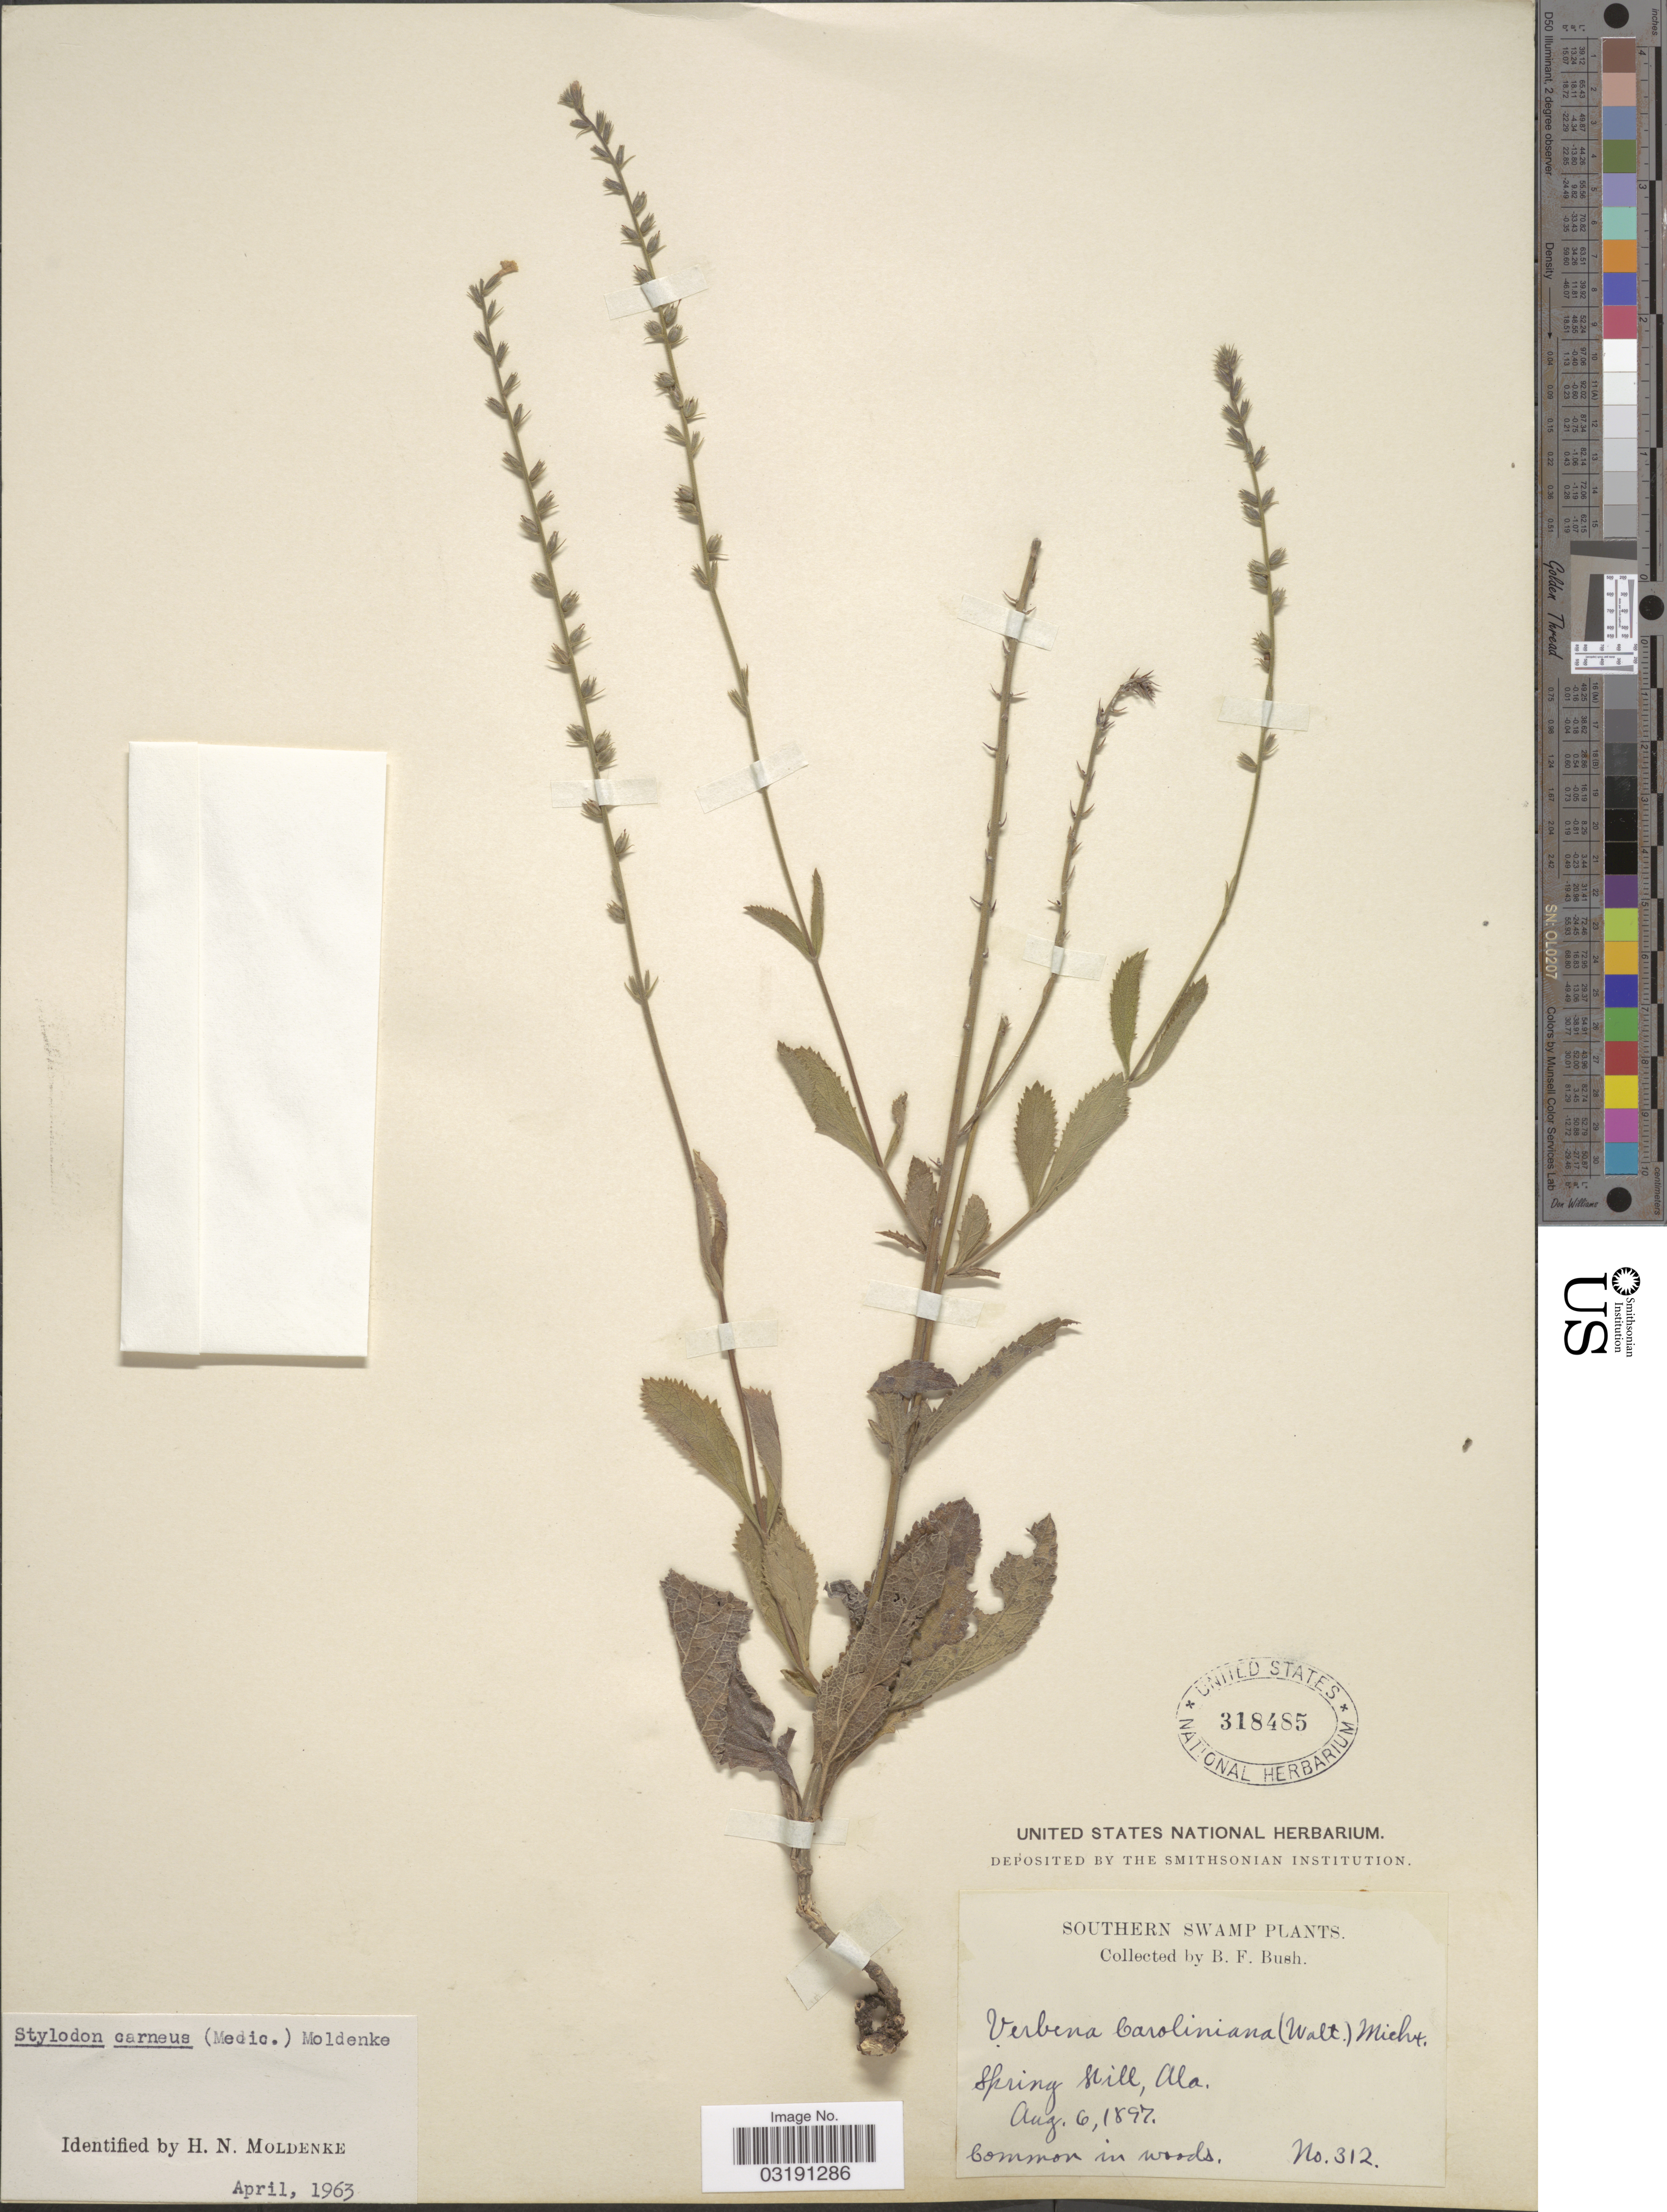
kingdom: Plantae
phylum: Tracheophyta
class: Magnoliopsida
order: Lamiales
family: Verbenaceae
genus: Verbena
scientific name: Verbena carnea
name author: Medik.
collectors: B. F. Bush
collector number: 312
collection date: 1897-08-06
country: United States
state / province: Alabama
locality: Southern Swamp. Spring Hill, Ala.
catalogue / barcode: US 318485